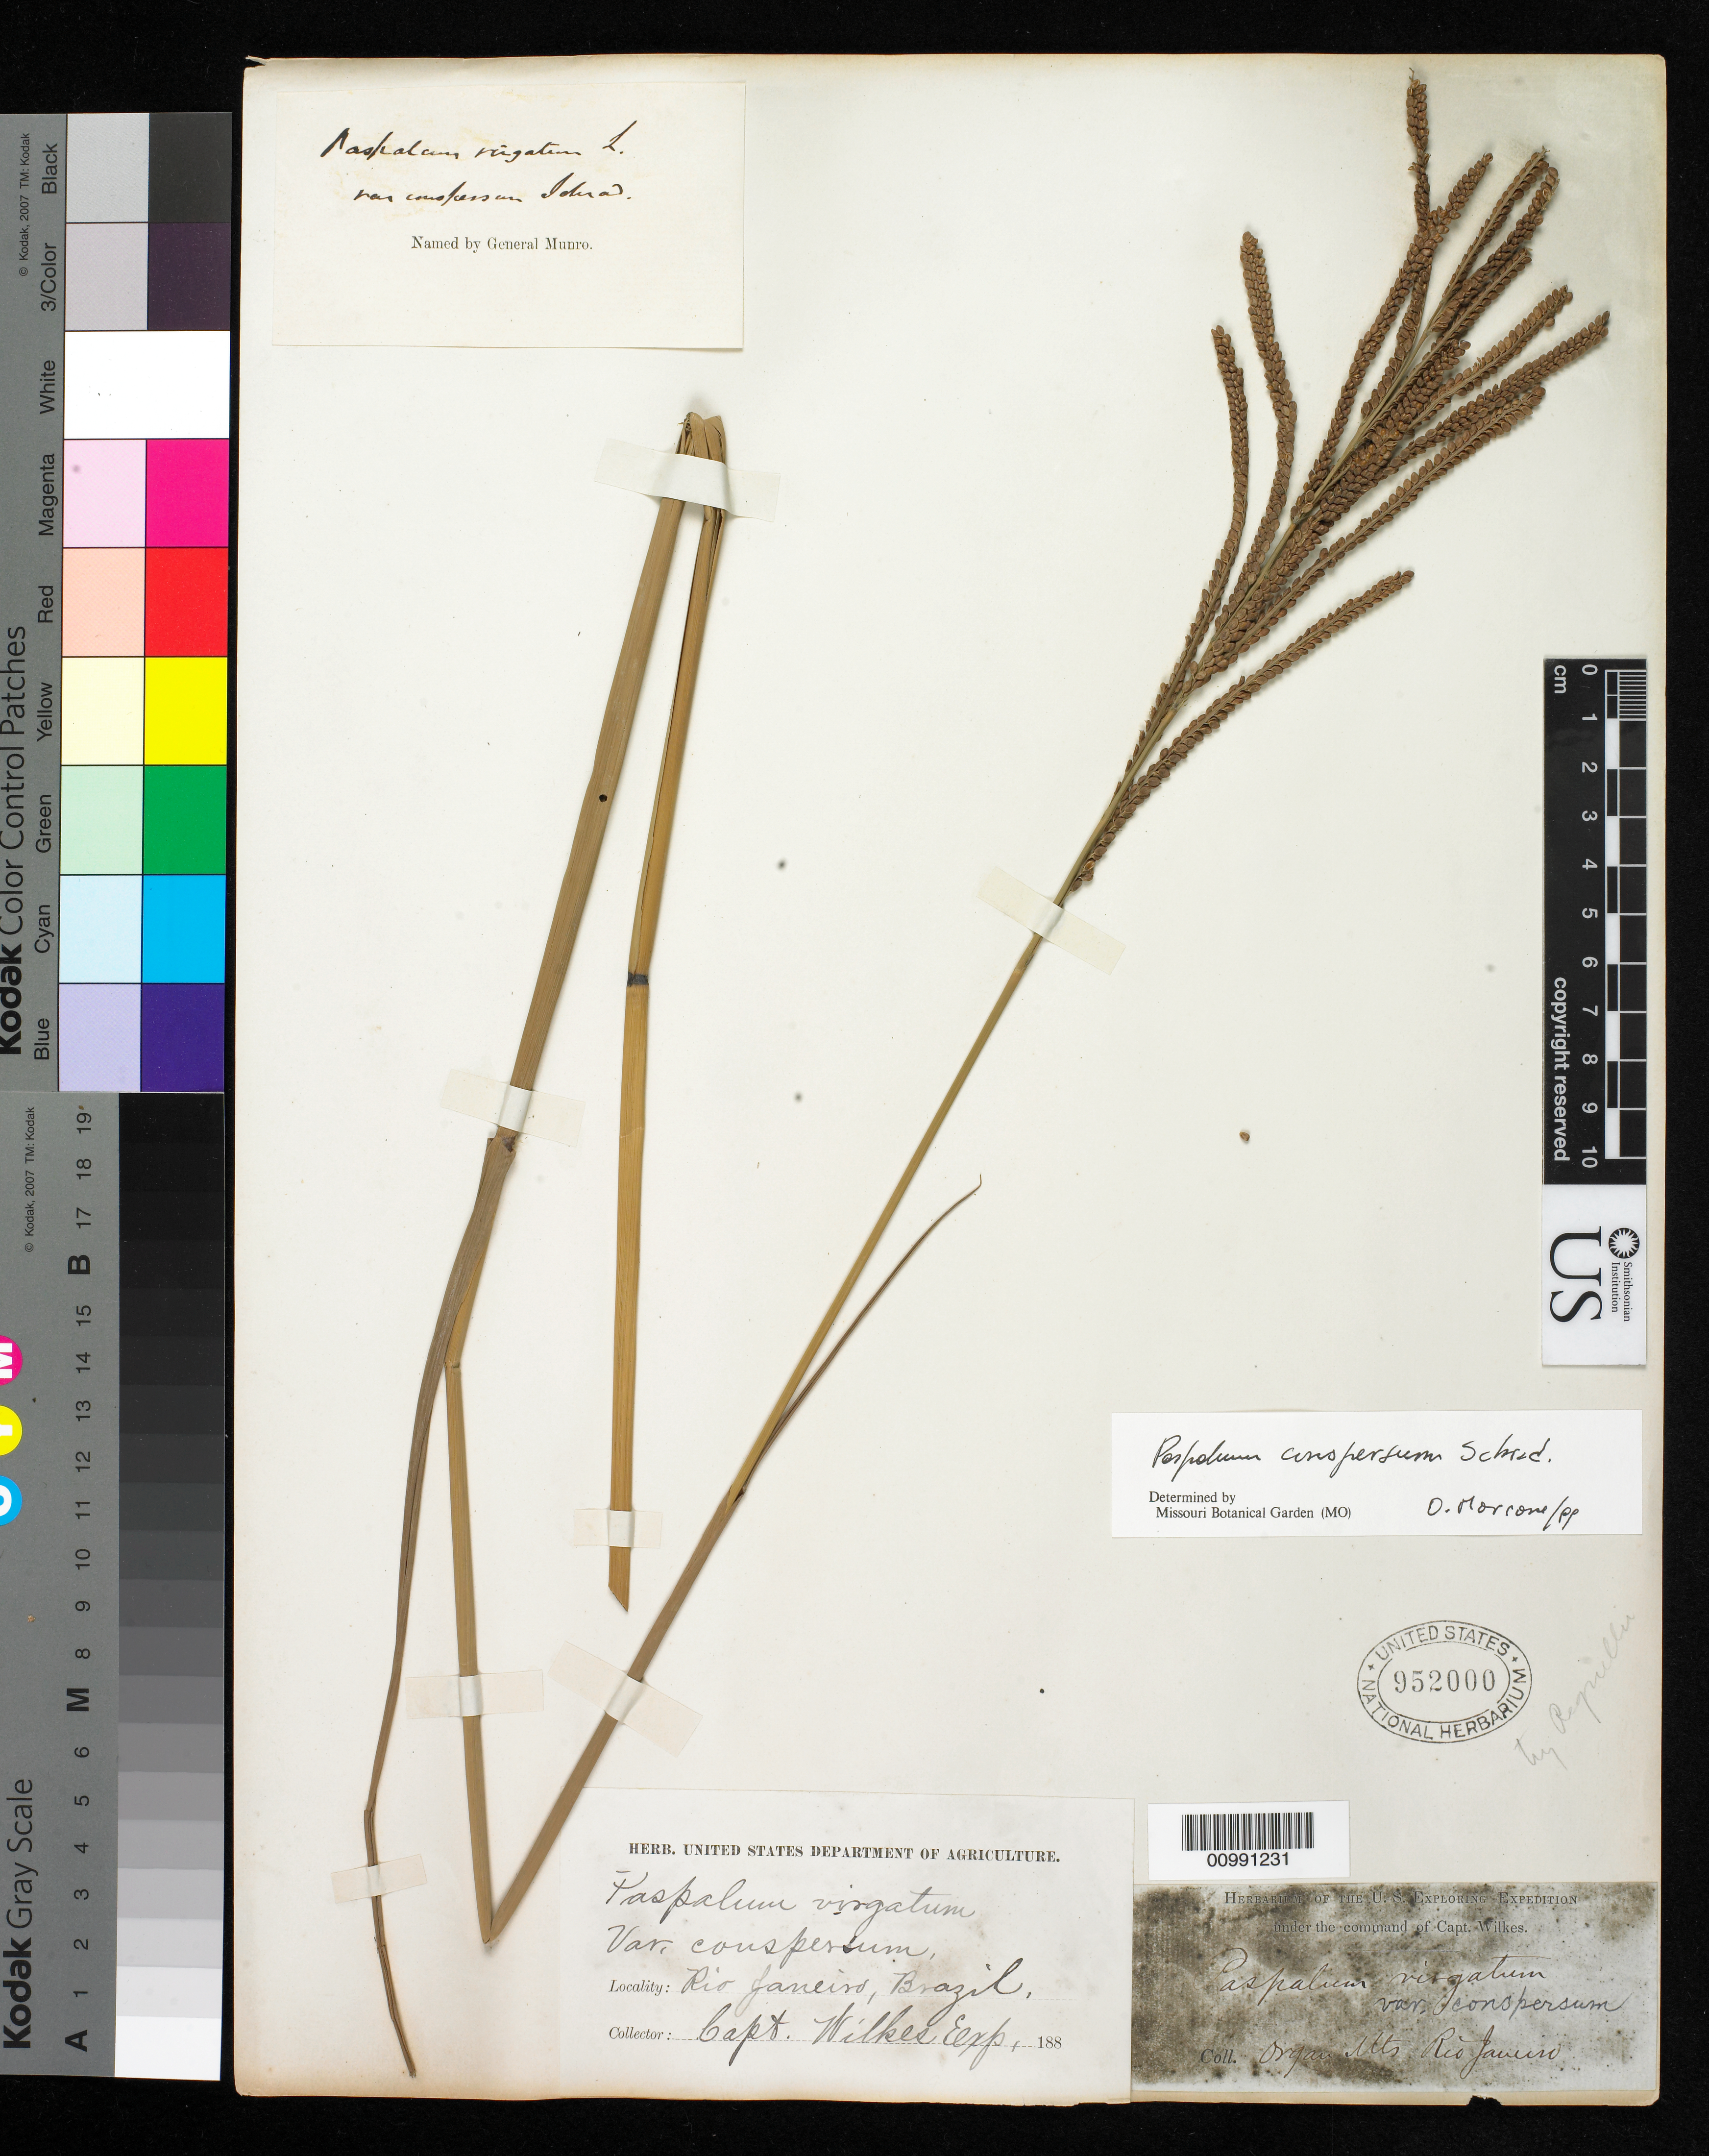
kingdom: Plantae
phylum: Tracheophyta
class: Liliopsida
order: Poales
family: Poaceae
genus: Paspalum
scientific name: Paspalum conspersum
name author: Schrad. ex Schult. in Roem. & Schult.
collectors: Wilkes Explor. Exped.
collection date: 1838/1842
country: Brazil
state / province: Rio de Janeiro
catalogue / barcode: US 952000